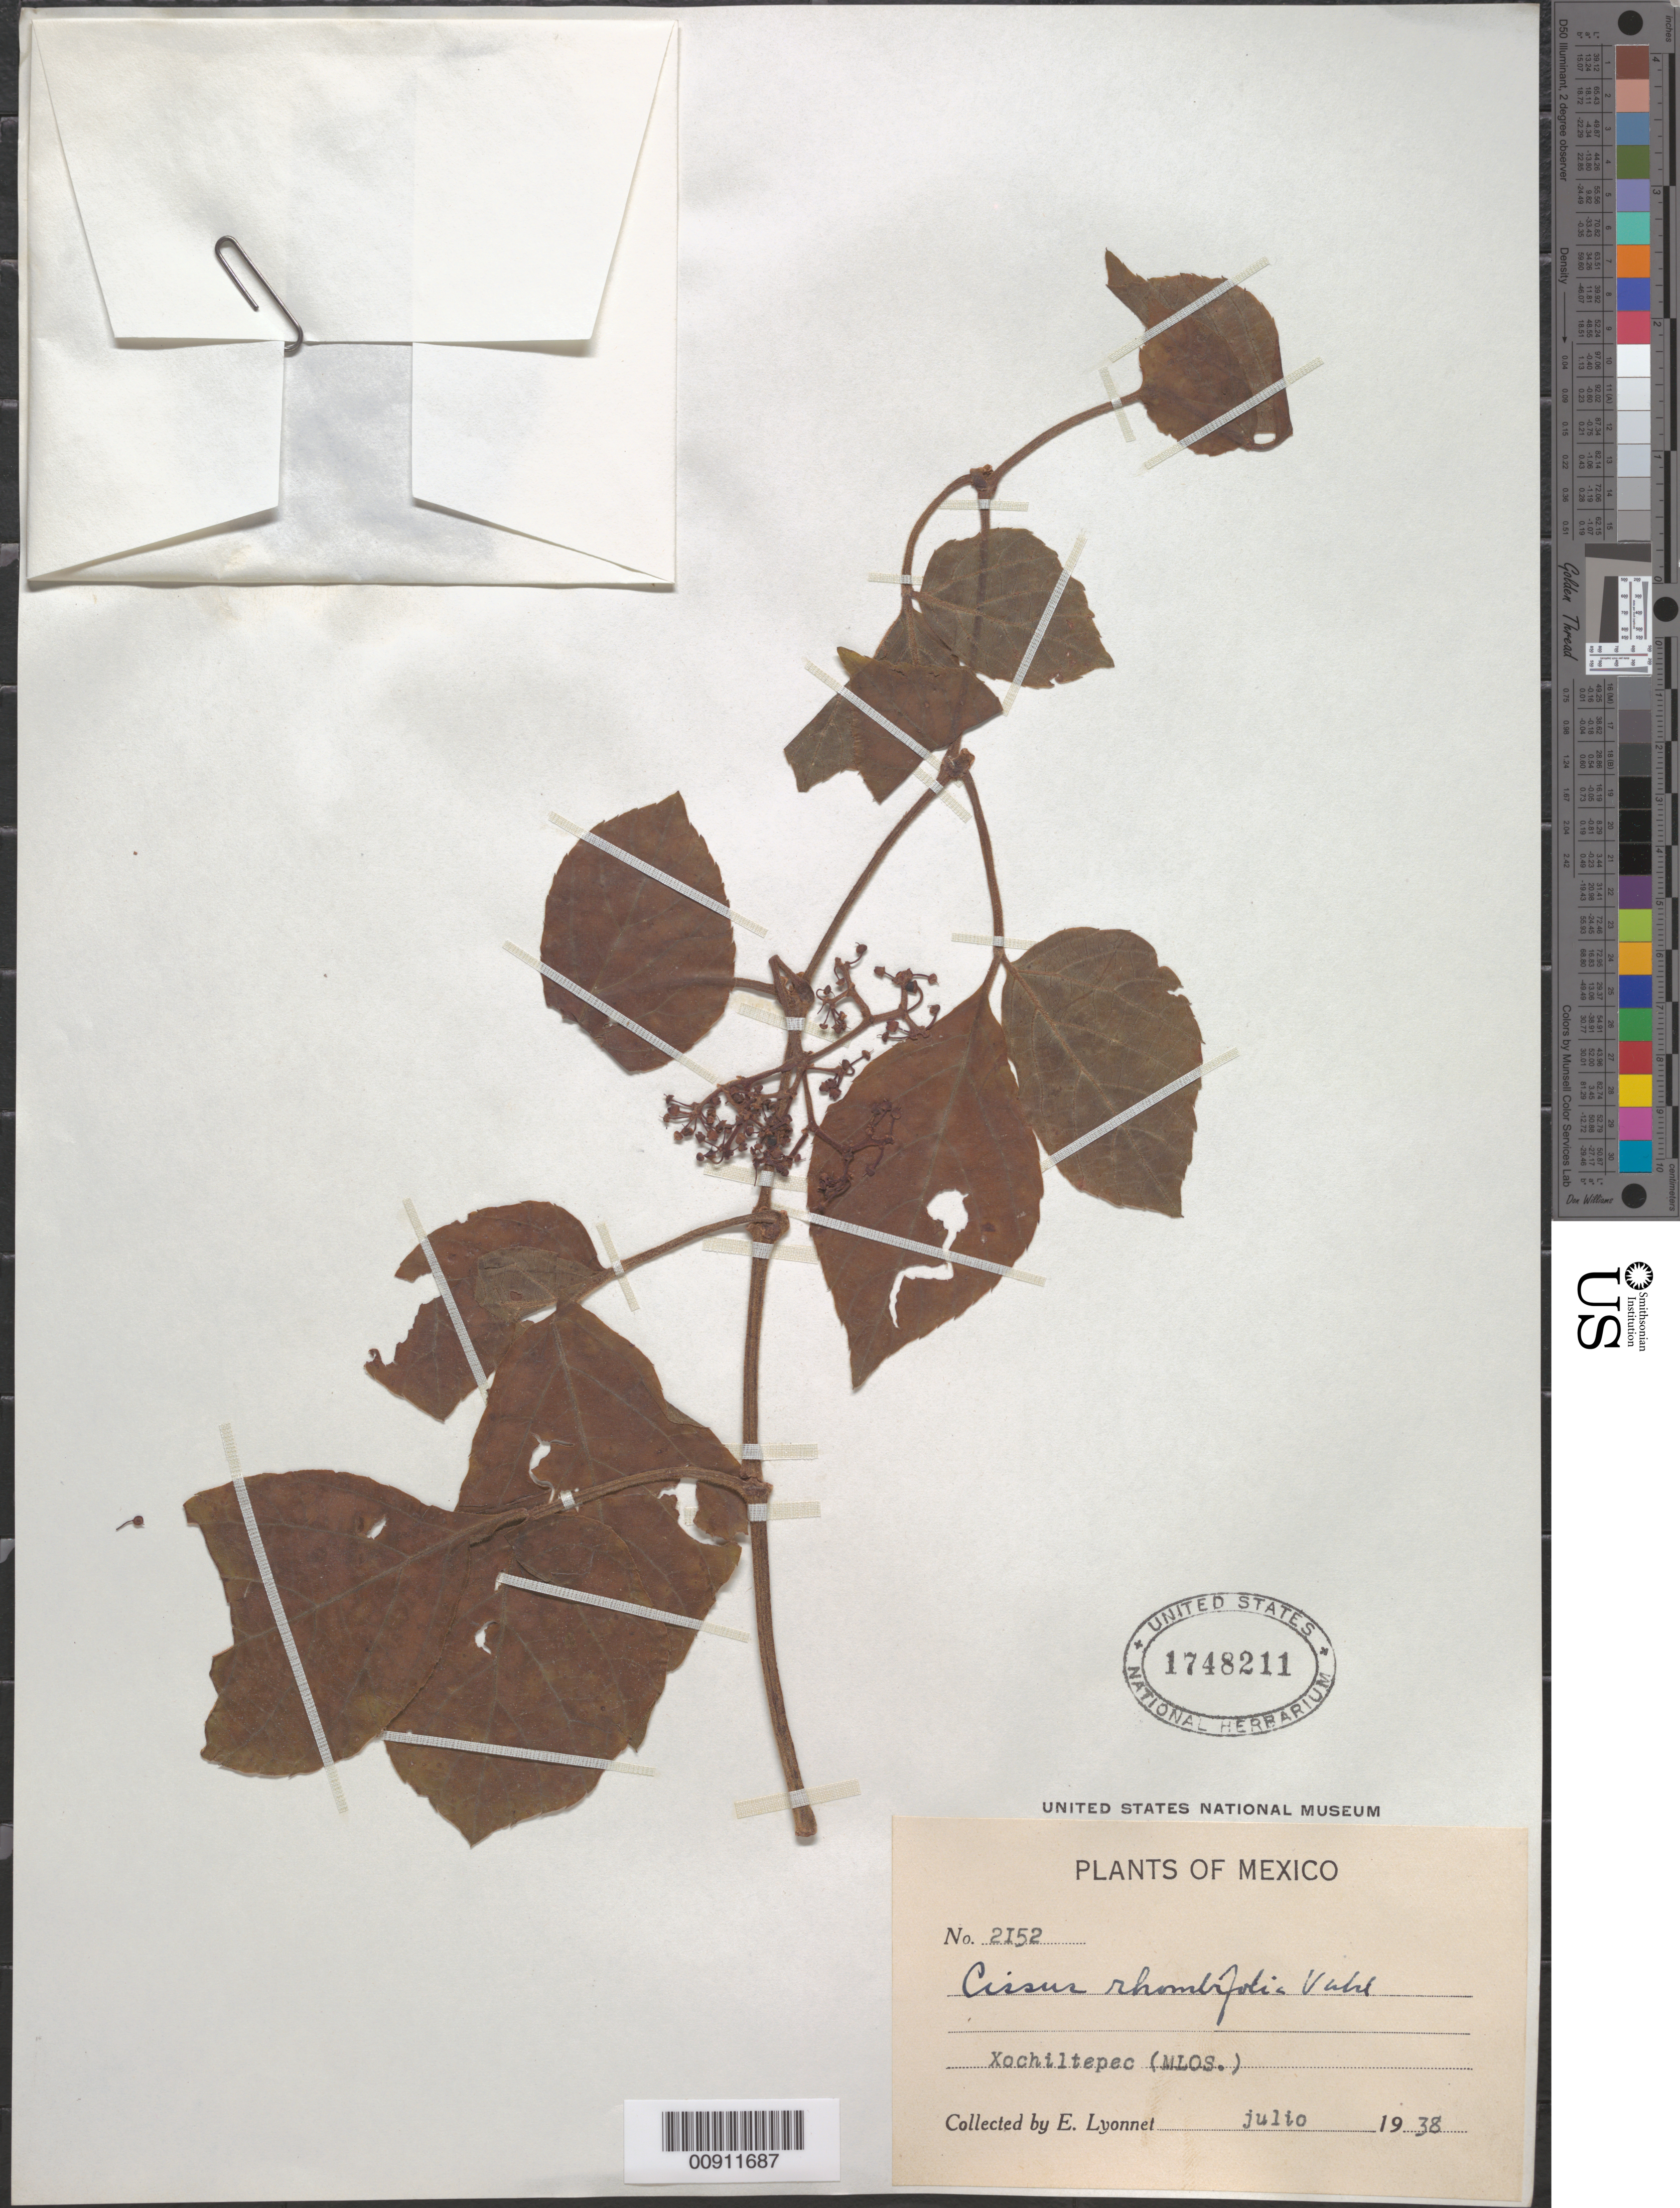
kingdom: Plantae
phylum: Tracheophyta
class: Magnoliopsida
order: Vitales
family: Vitaceae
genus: Cissus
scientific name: Cissus rhombifolia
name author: Vahl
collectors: Bro. E. Lyonnet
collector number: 2152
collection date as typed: Jul 1938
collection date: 1938-07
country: Mexico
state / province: Morelos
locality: Xochiltepec (Morelos).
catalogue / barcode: US 1748211